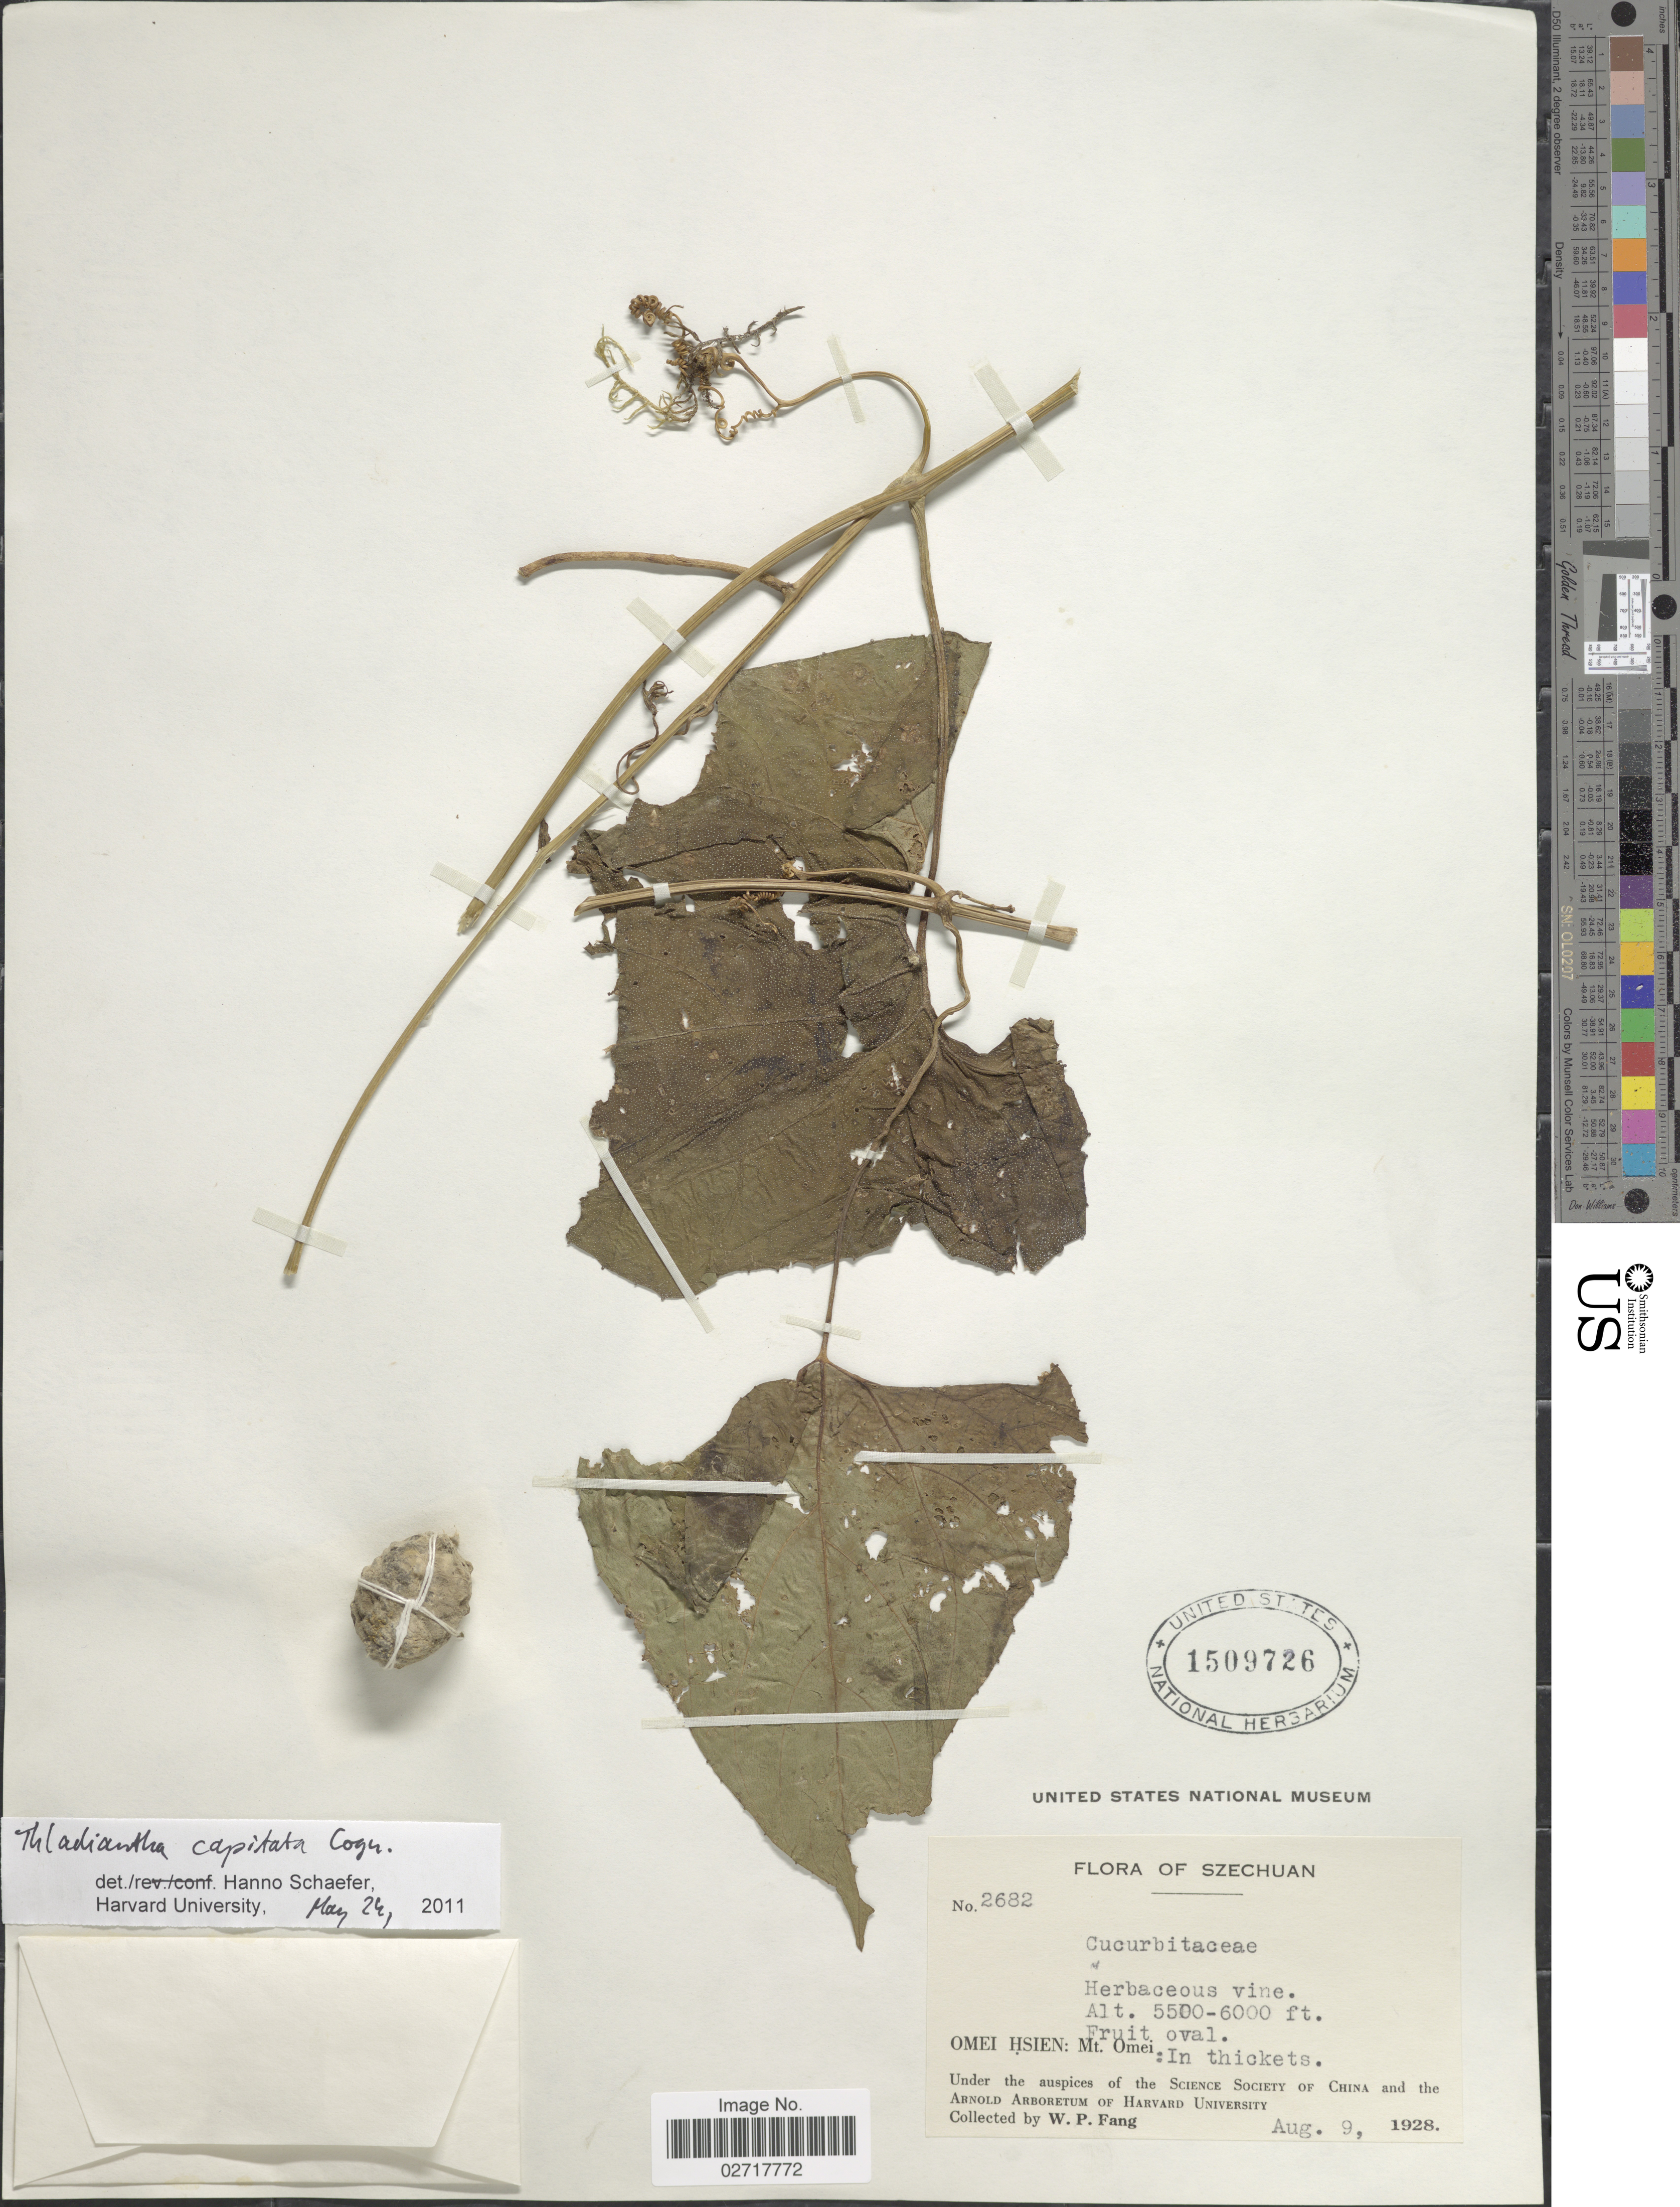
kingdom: Plantae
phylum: Tracheophyta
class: Magnoliopsida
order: Cucurbitales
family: Cucurbitaceae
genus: Thladiantha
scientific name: Thladiantha capitata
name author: Cogn.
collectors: W. P. Fang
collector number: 2682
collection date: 1928-08-09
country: China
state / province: Sichuan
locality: Szechuan. Omei Hsien: Mt. Omei.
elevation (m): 1676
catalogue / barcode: US 1509726